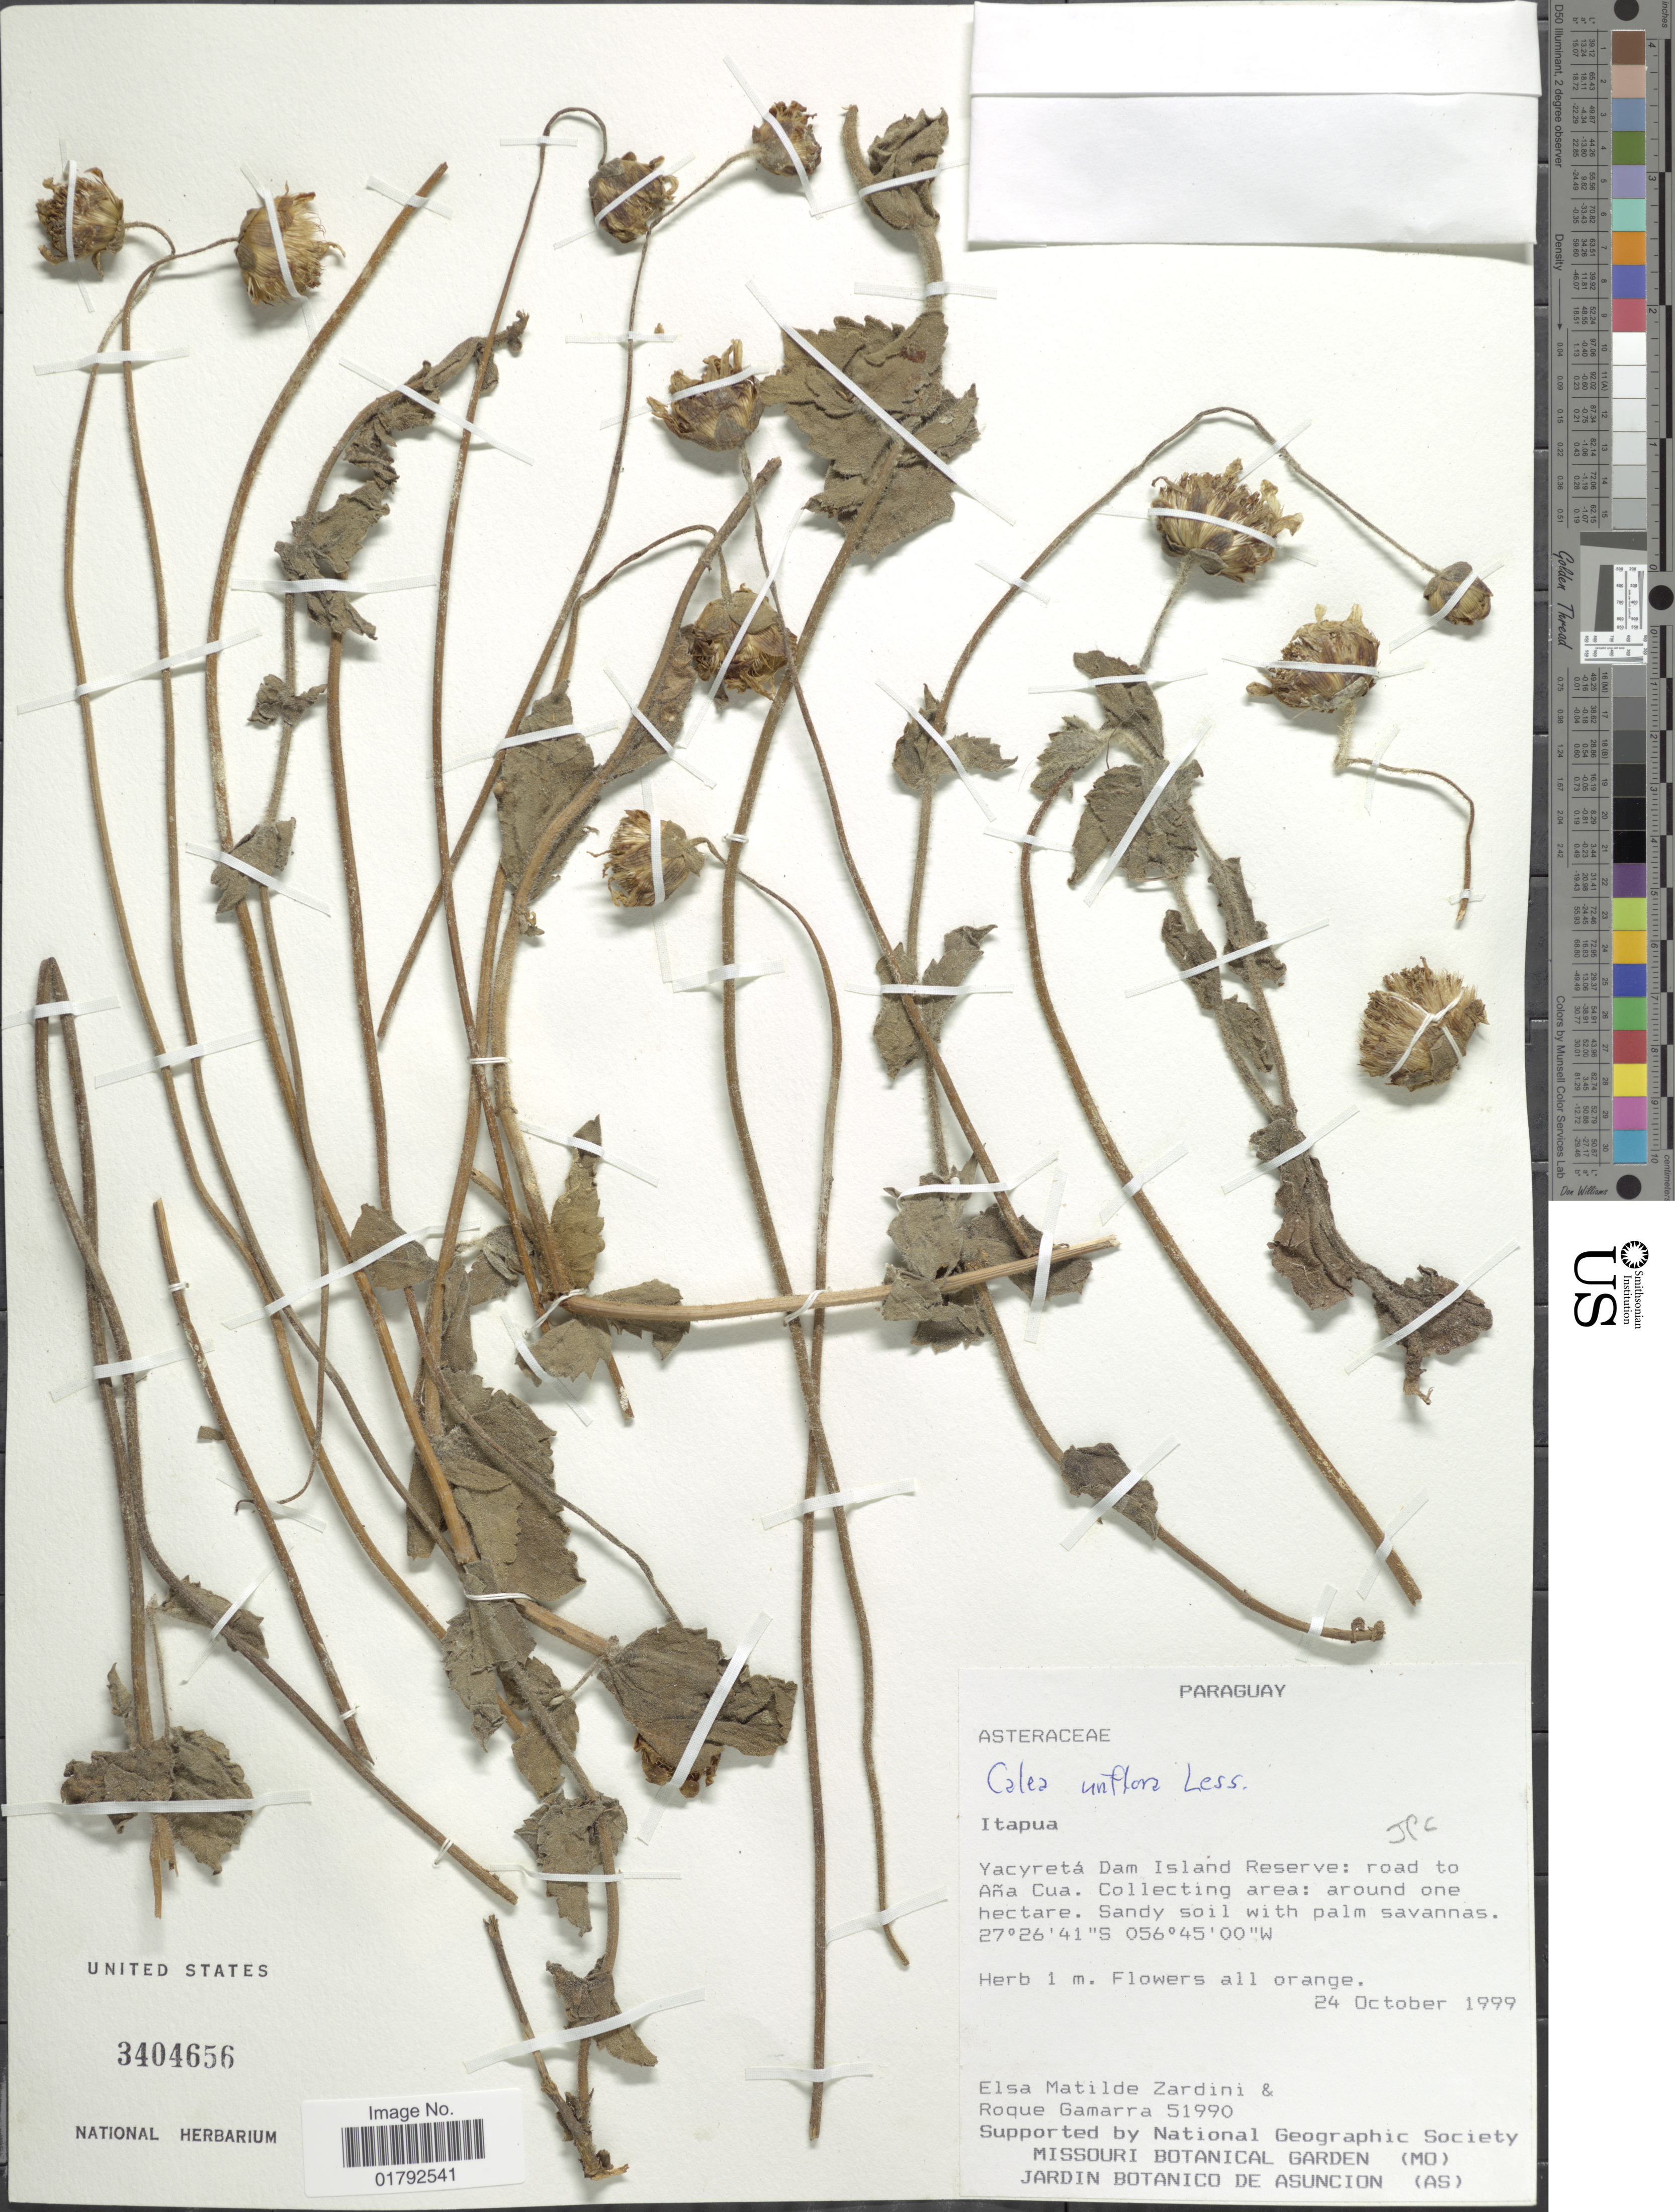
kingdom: Plantae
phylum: Tracheophyta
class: Magnoliopsida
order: Asterales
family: Asteraceae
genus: Calea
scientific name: Calea uniflora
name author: Less.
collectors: E. M. Zardini & R. Gamarra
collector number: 51990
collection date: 1999-10-24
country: Paraguay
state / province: Itapua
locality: Yacyreta Dam Island Reserve:road to Ana Cua, collecting area: around one hectare.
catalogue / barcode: US 3404656